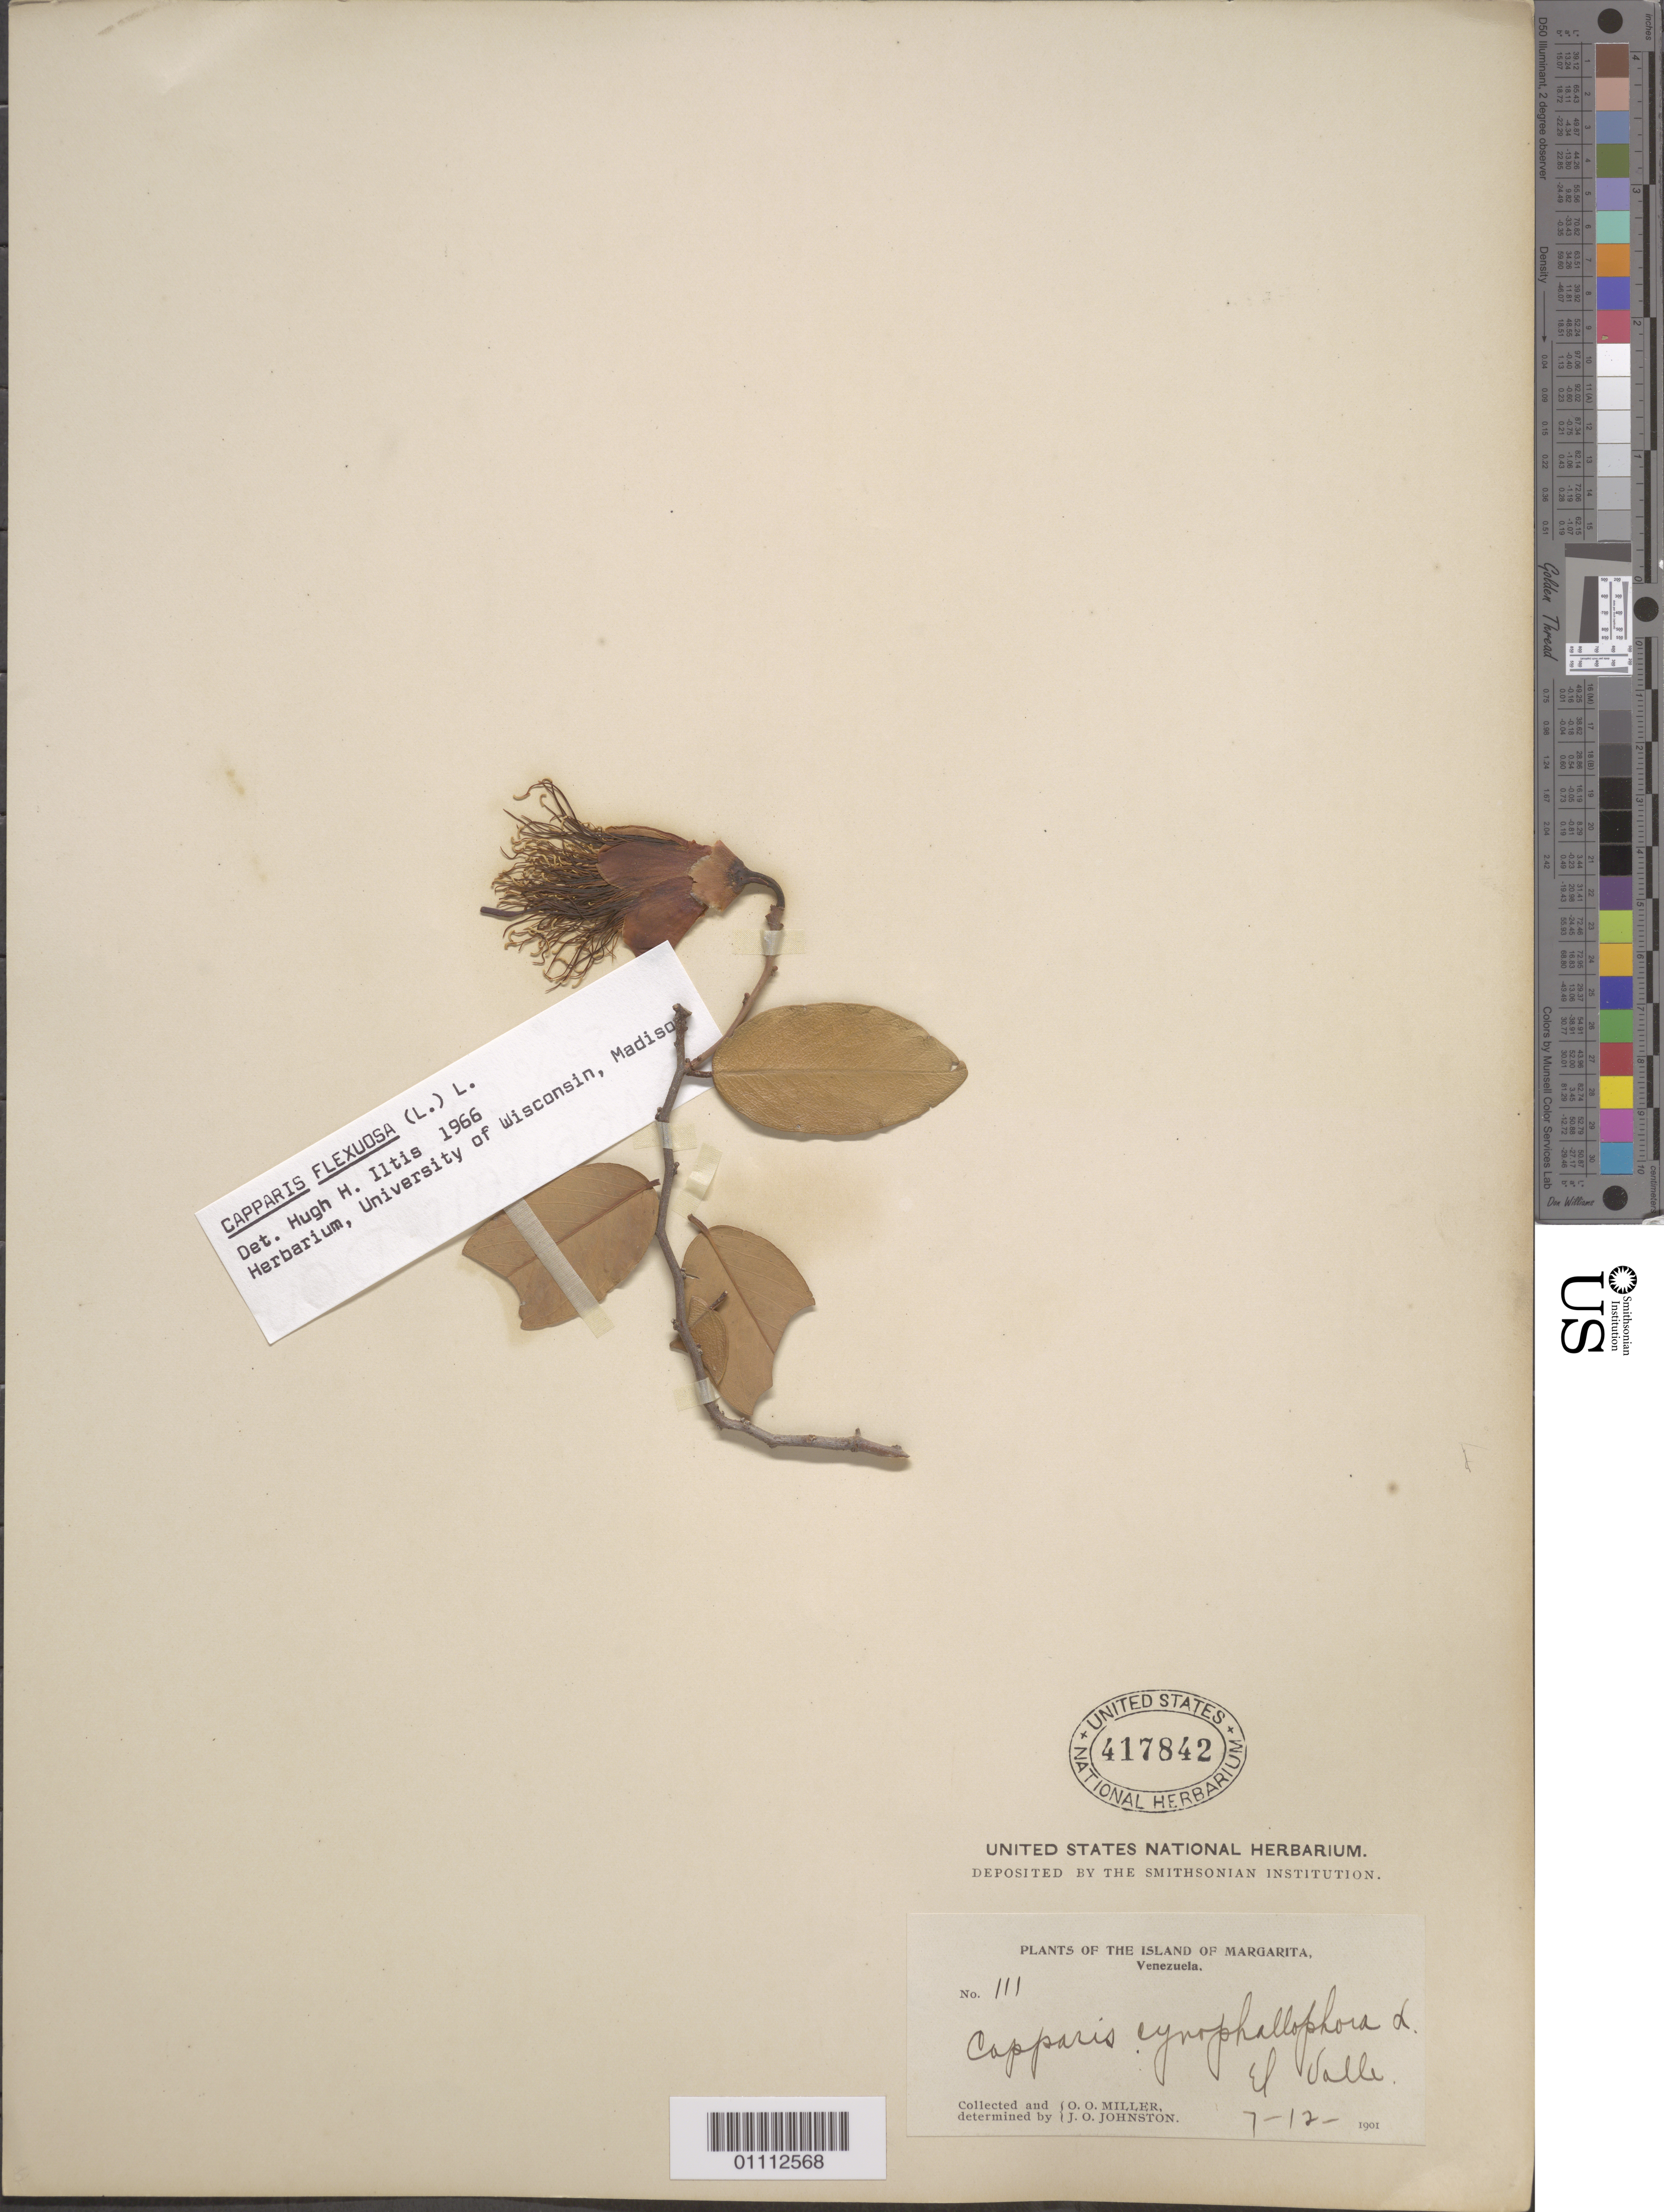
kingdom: Plantae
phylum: Tracheophyta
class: Magnoliopsida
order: Brassicales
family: Capparaceae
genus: Cynophalla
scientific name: Cynophalla flexuosa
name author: (L.) J. Presl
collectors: O. O. Miller & J. Johnston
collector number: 111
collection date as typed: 07 Dec 1901 or 12 Jul 1901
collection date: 1901-07-12 or 1901-12-07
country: Venezuela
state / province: Nueva Esparta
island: Margarita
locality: El Volla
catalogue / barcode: US 417842